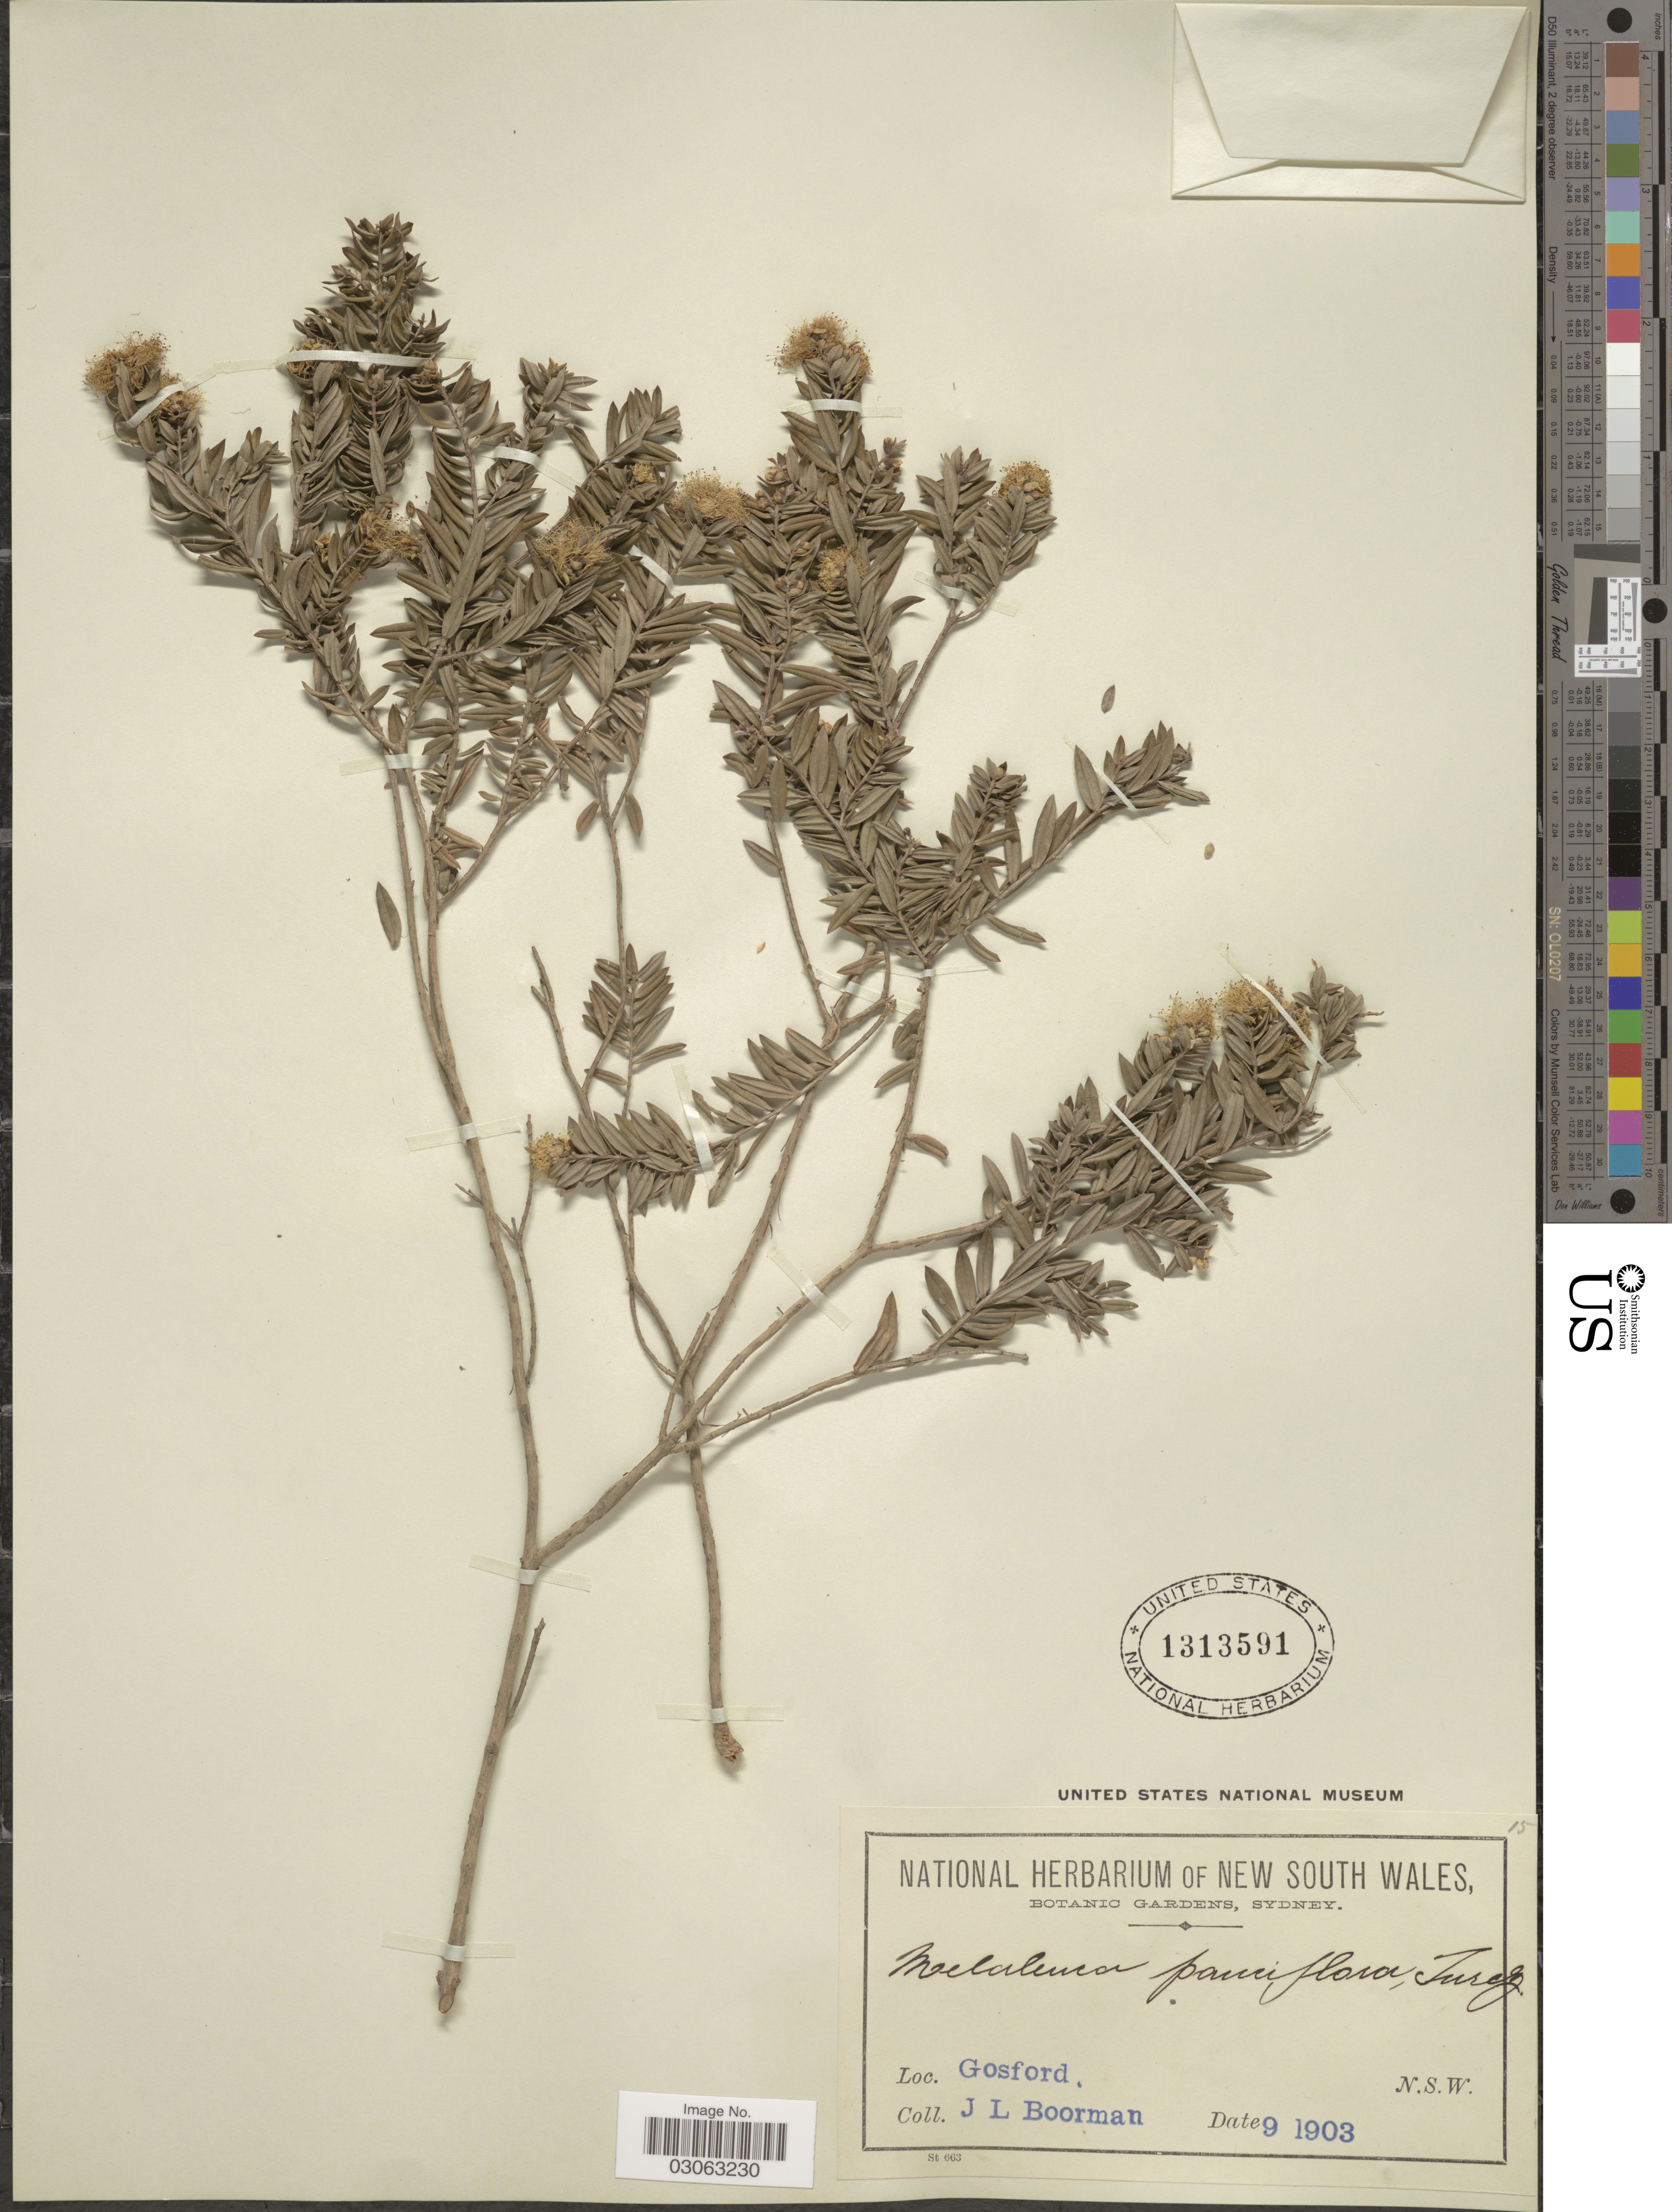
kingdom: Plantae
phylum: Tracheophyta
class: Magnoliopsida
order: Myrtales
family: Myrtaceae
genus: Melaleuca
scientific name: Melaleuca pauciflora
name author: Turcz.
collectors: J. Boorman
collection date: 1903-09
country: Australia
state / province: New South Wales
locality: Gosford. N.S.W.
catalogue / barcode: US 1313591